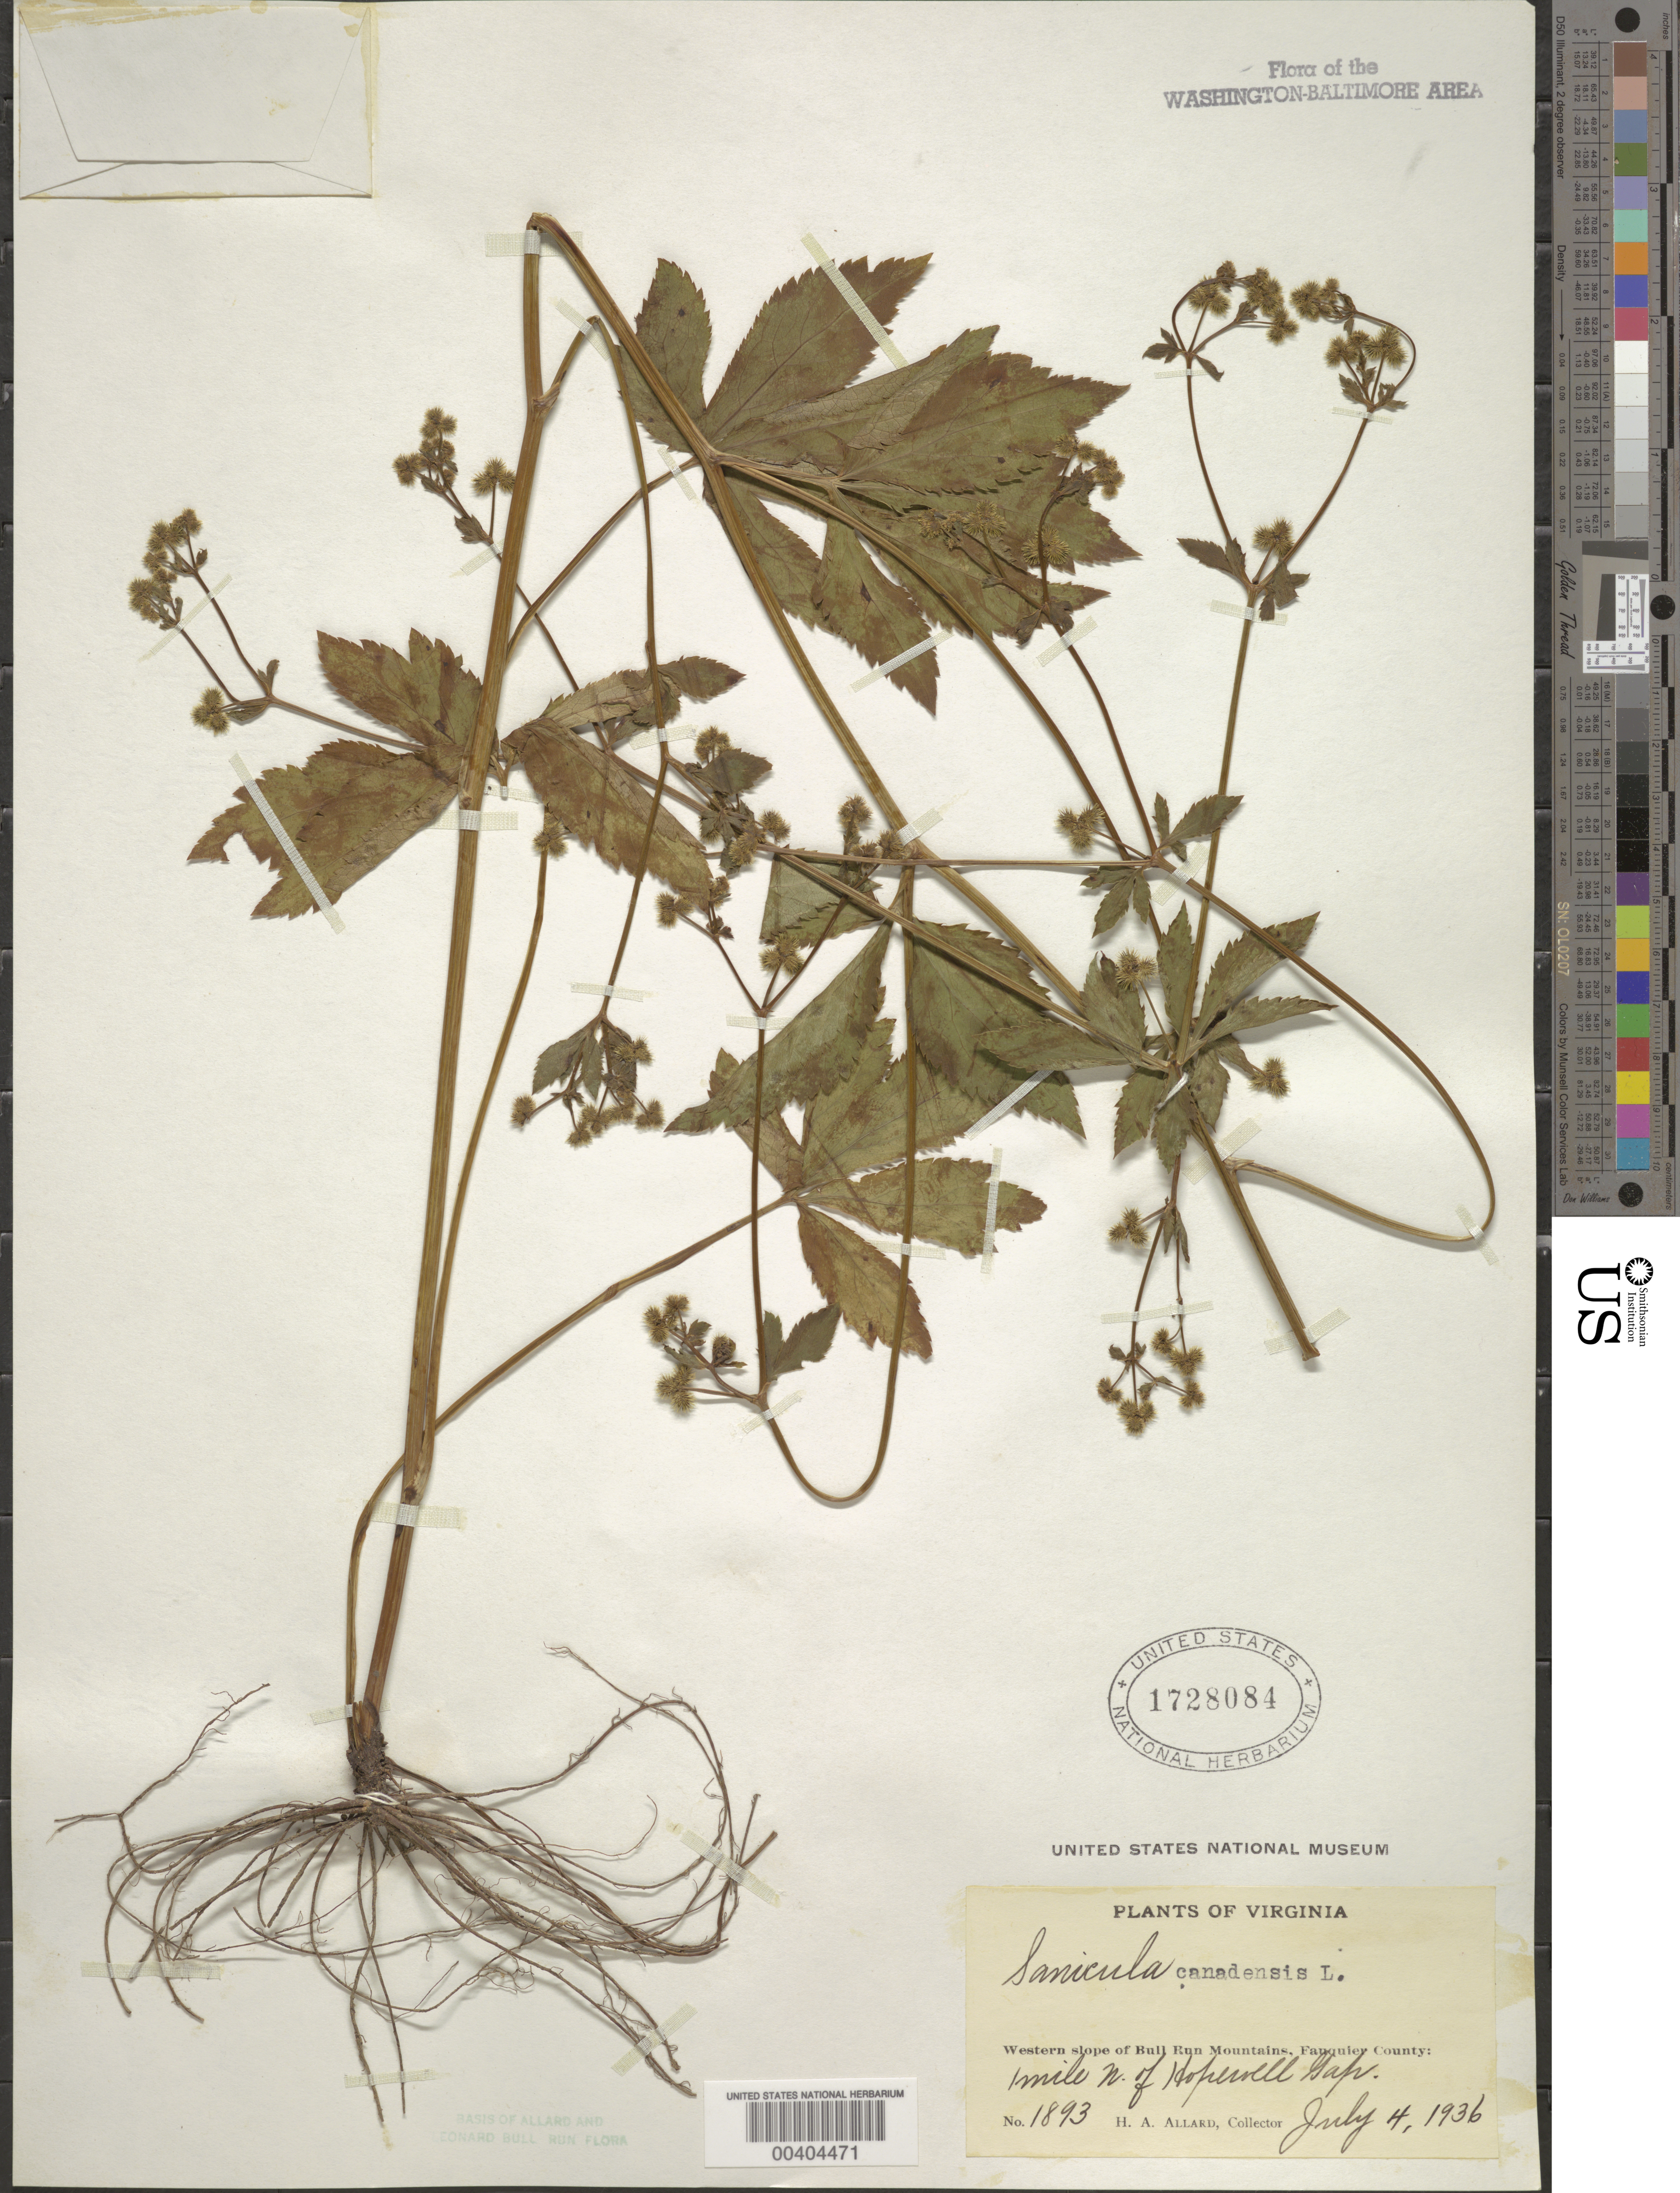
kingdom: Plantae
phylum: Tracheophyta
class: Magnoliopsida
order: Apiales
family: Apiaceae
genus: Sanicula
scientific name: Sanicula canadensis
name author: L.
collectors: H. A. Allard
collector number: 1893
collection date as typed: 04 Jul 1936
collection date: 1936-07-04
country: United States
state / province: Virginia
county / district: Fauquier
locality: North of Hopewell Gap, western slope of Bull Run Mountains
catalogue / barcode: US 1728084